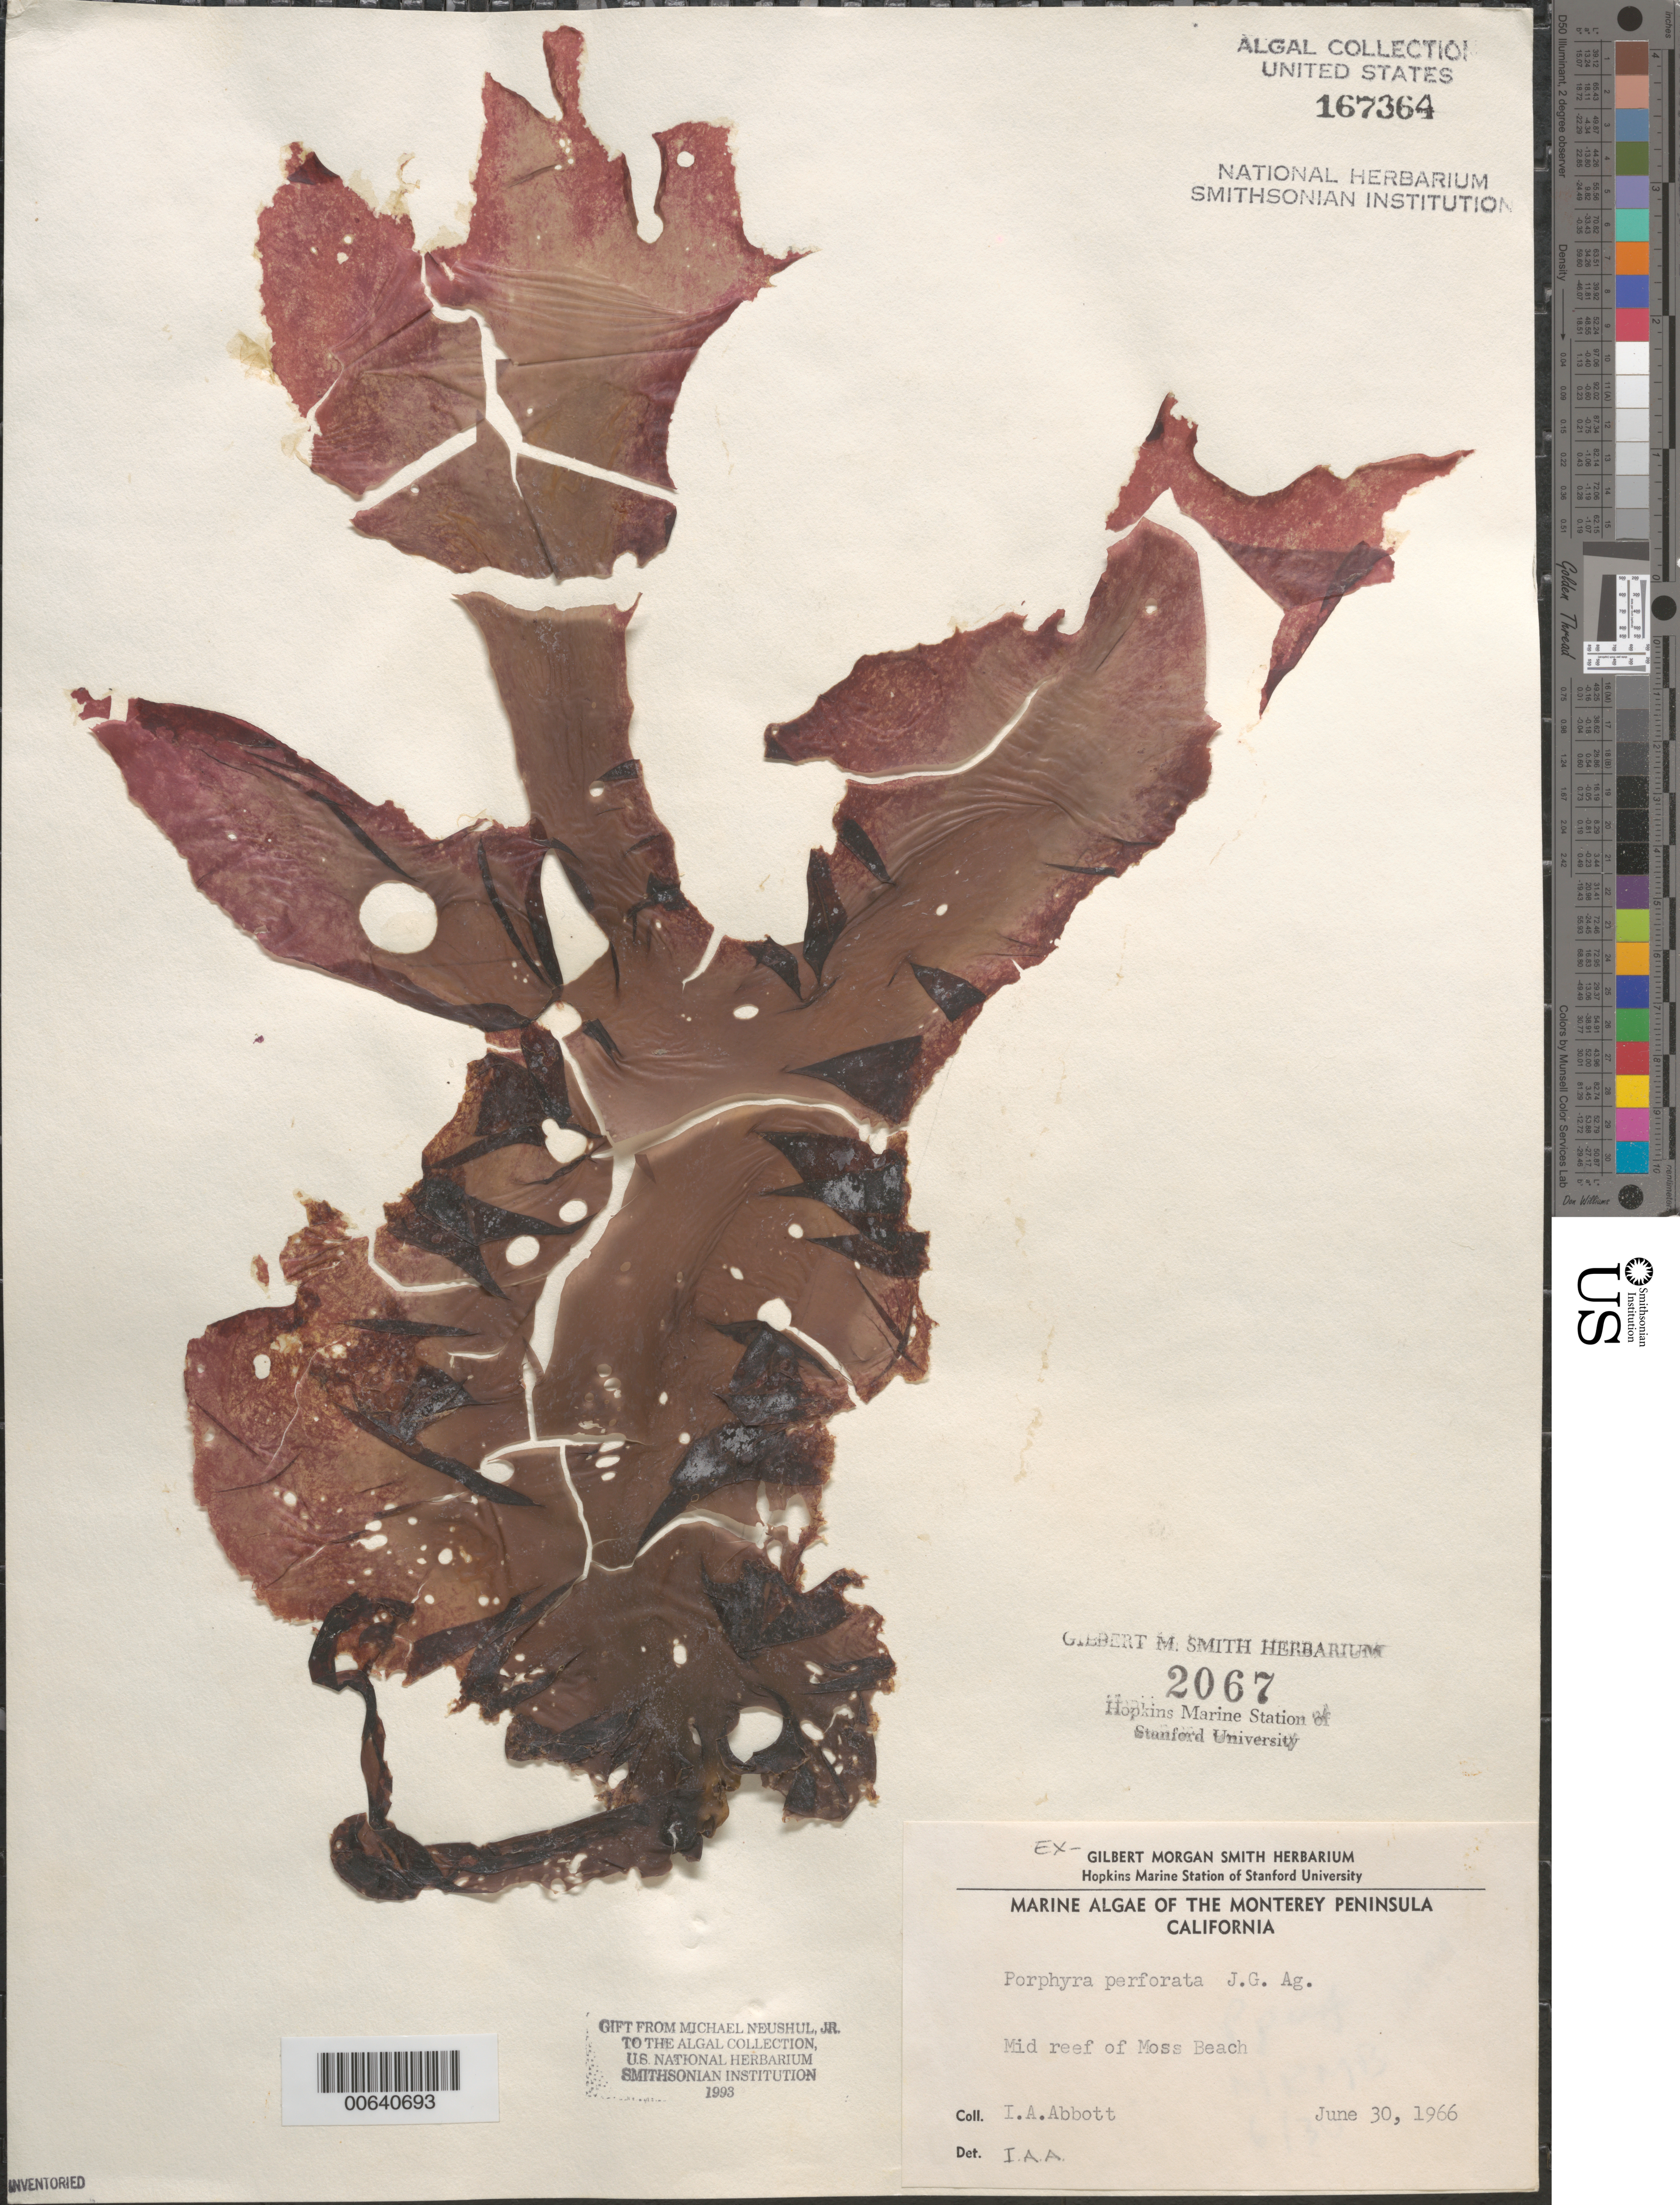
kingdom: Plantae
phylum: Rhodophyta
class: Bangiophyceae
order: Bangiales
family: Bangiaceae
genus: Pyropia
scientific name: Pyropia perforata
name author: (J. Agardh) S.C. Lindstrom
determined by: Algae name updating Project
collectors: I. A. Abbott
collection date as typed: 30 Jun 1966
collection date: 1966-06-30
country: United States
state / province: California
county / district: Monterey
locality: Middle reef of Moss Beach, Monterey Peninsula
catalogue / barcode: US 167364